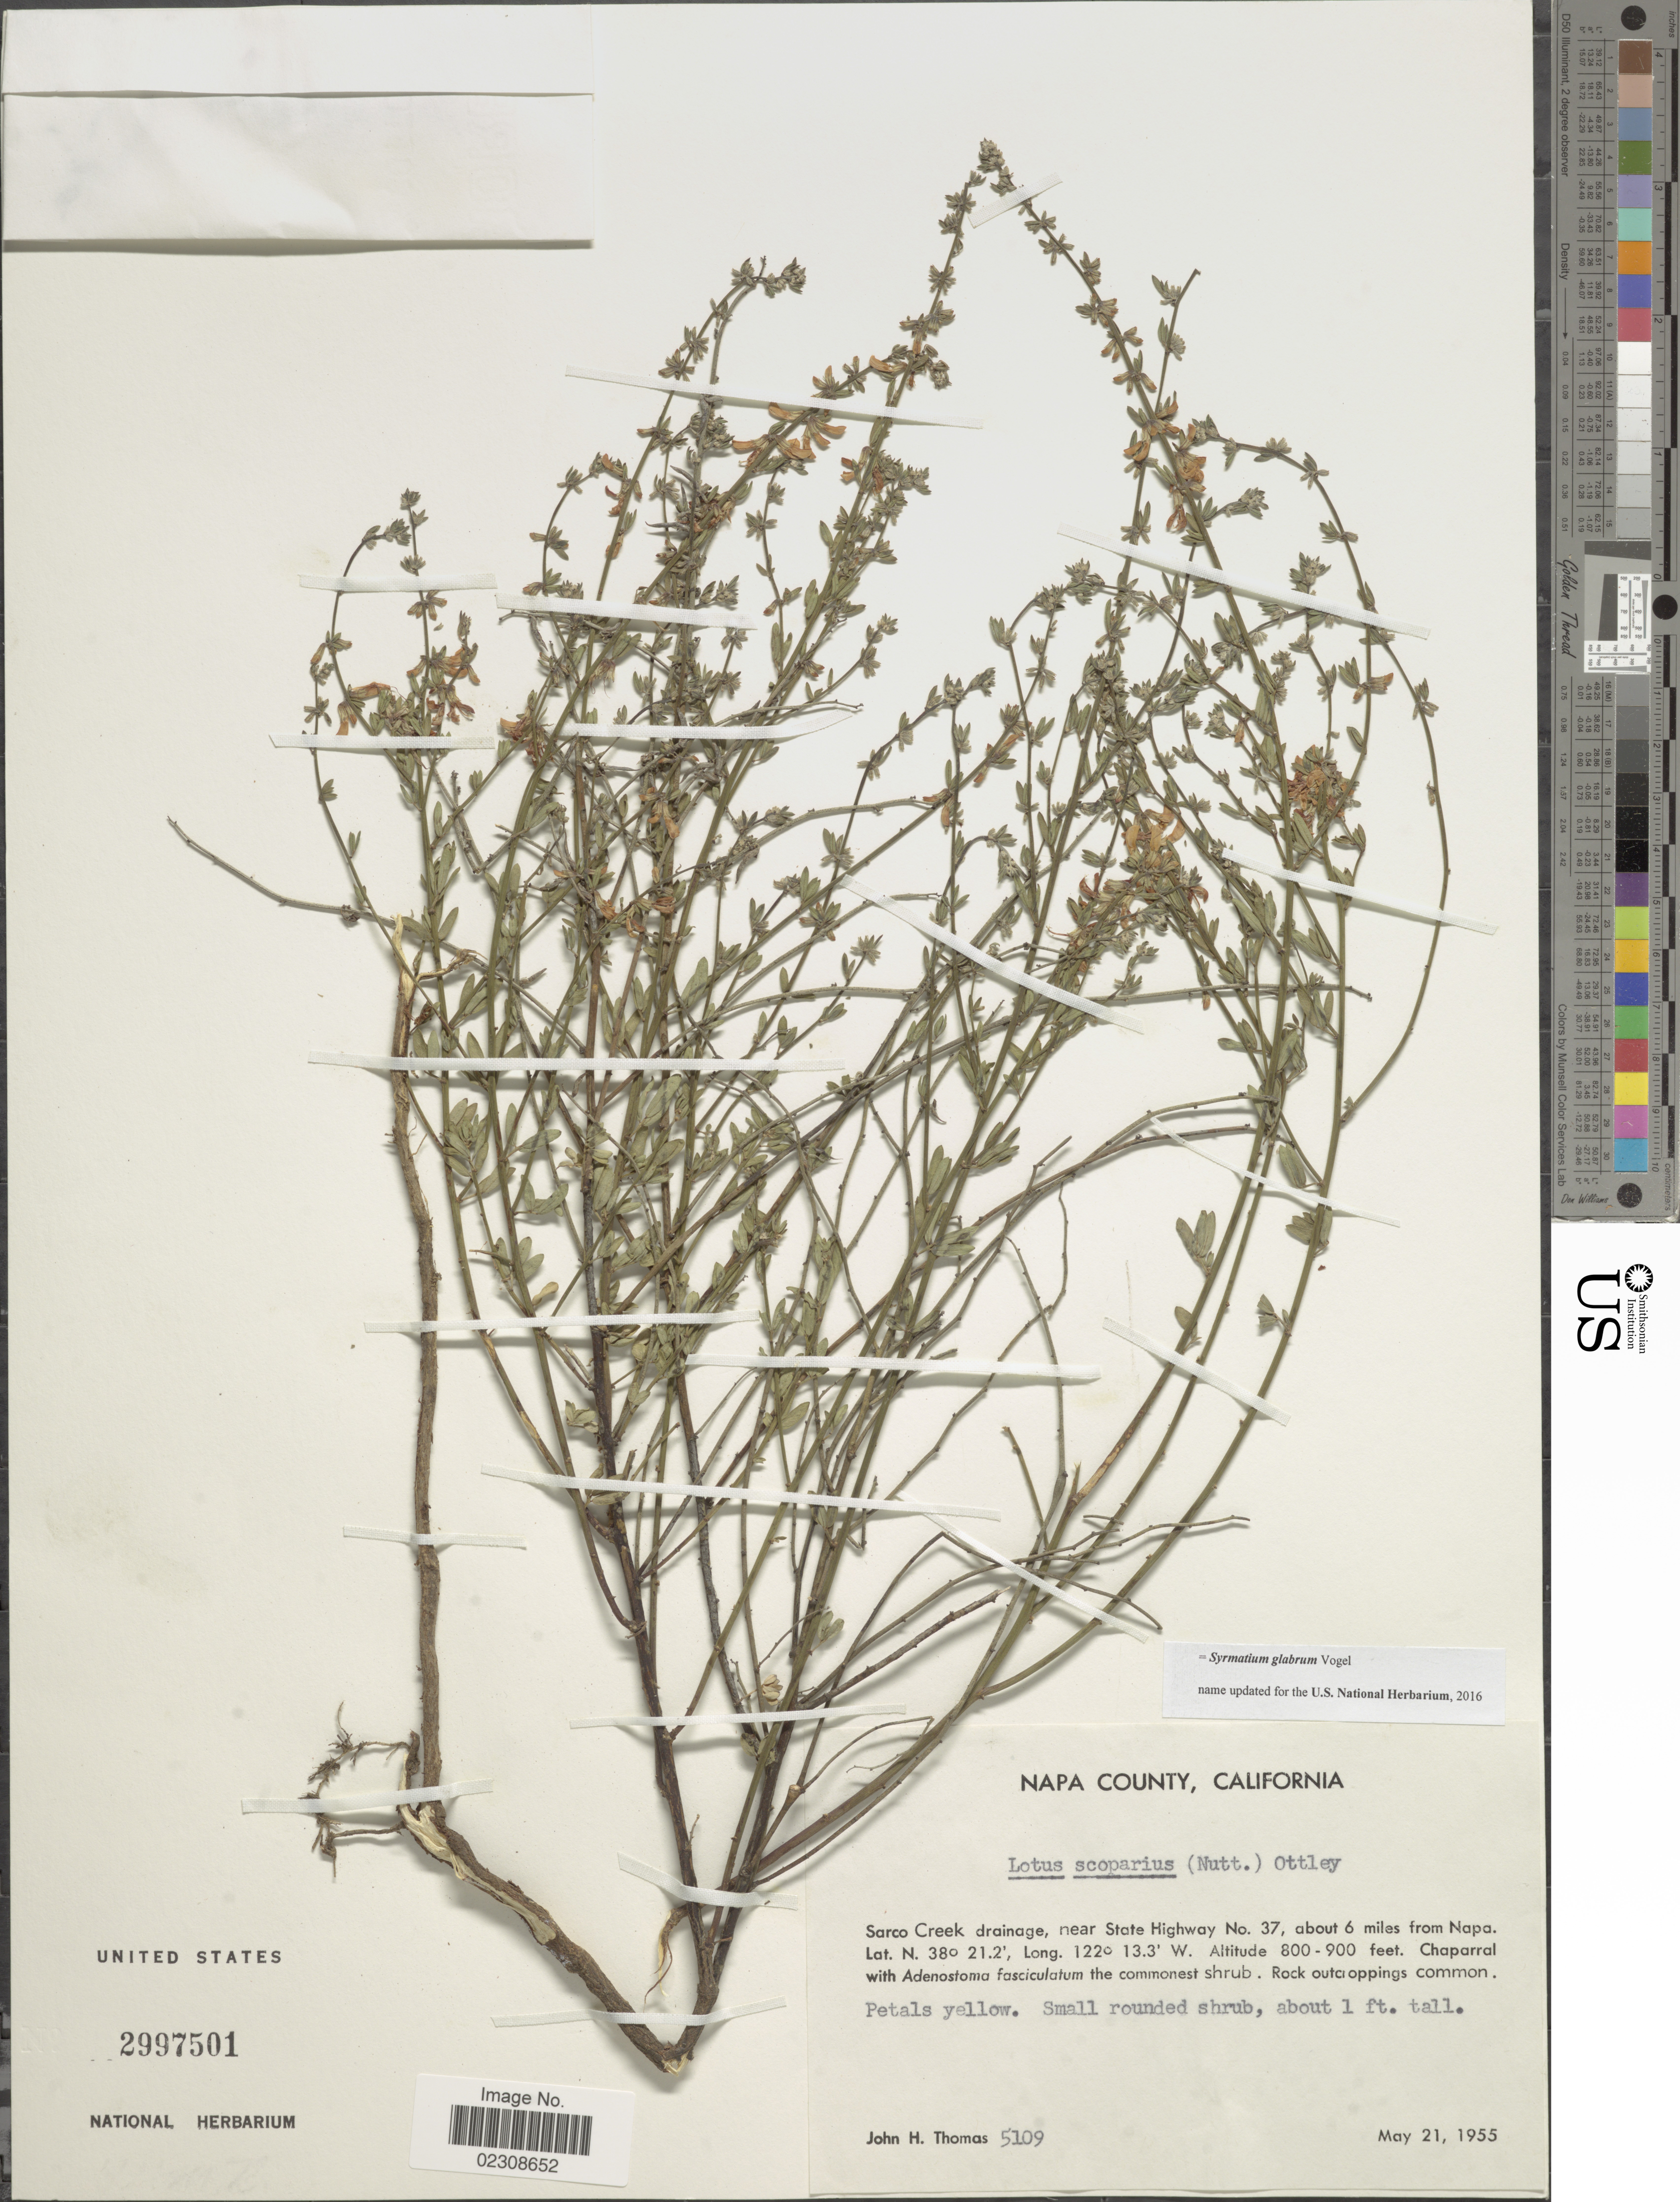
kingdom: Plantae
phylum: Tracheophyta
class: Magnoliopsida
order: Fabales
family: Fabaceae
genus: Syrmatium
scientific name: Syrmatium glabrum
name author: Vogel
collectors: J. H. Thomas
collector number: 5109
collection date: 1955-05-21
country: United States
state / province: California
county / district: Napa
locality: Napa County. Sarco Creek drainage, near State Highway No. 37, about 6 miles from Napa.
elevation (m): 244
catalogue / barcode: US 2997501